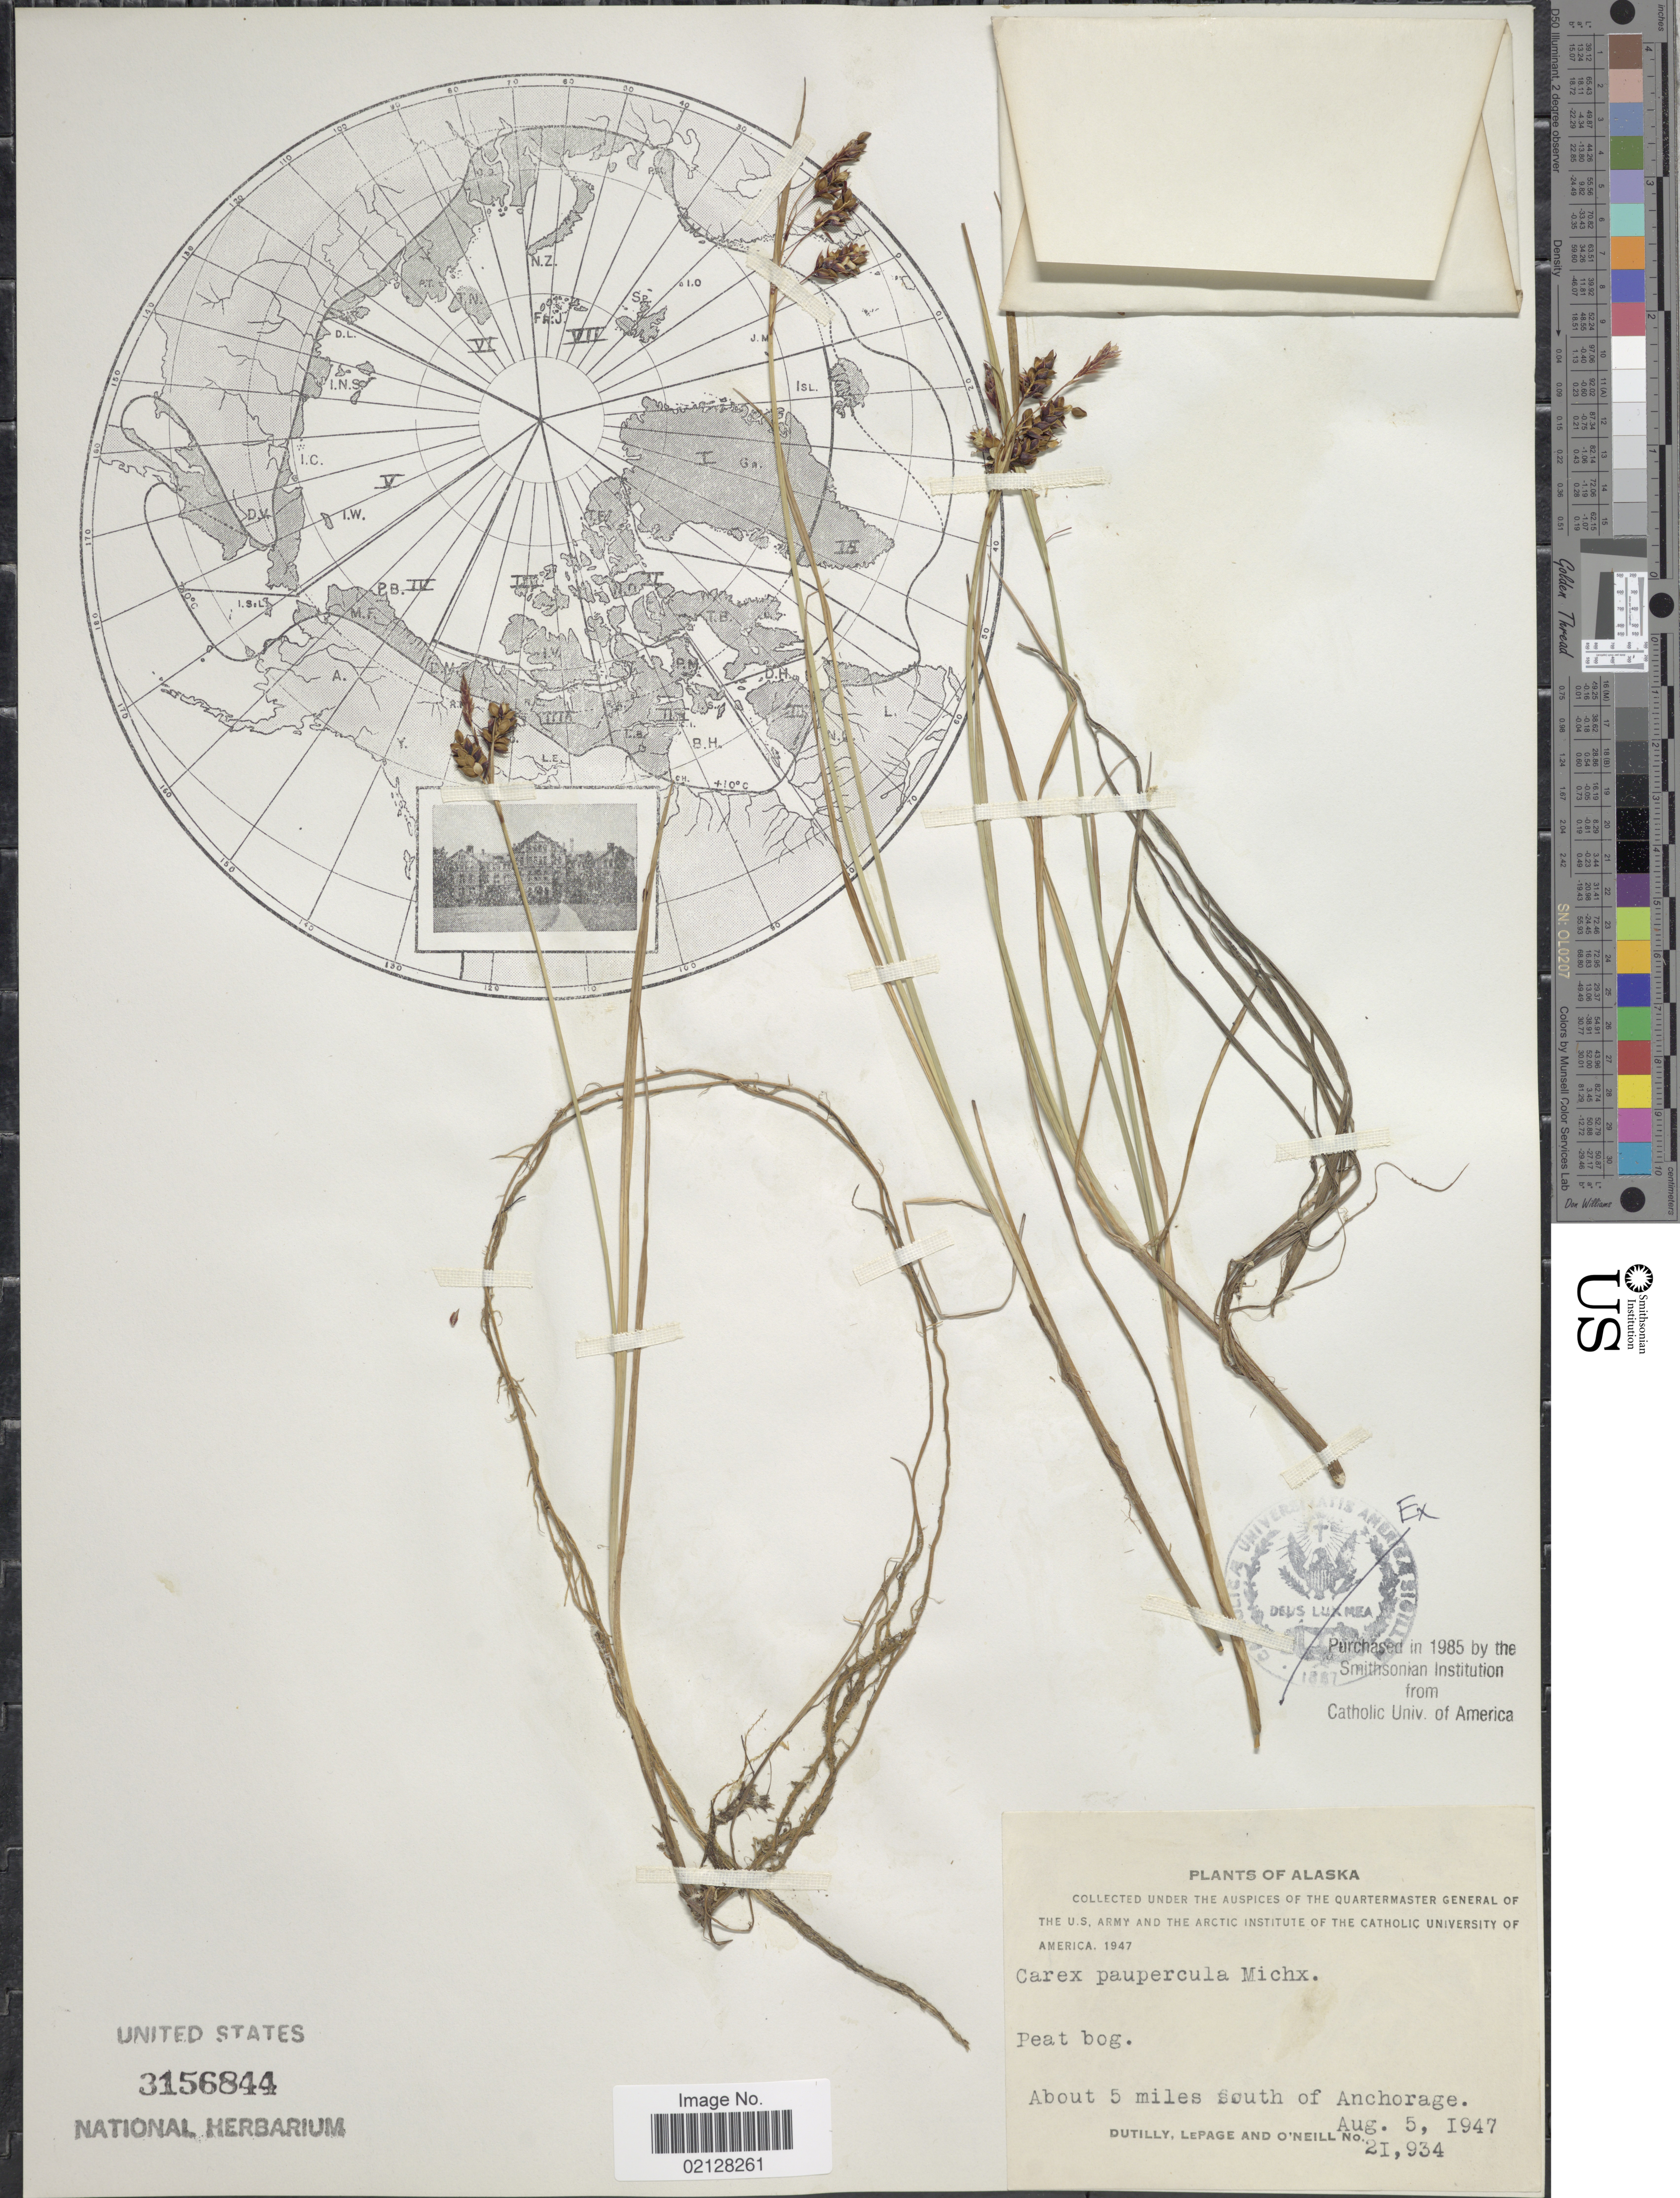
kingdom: Plantae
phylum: Tracheophyta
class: Liliopsida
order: Poales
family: Cyperaceae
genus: Carex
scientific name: Carex magellanica subsp. irrigua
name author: (Wahlenb.) Hiitonen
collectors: -. Dutilly, -. LePage & O' Neill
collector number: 21943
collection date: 1947-08-05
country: United States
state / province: Alaska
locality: Peat bog. About 5 miles south of Anchorage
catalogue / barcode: US 3156844